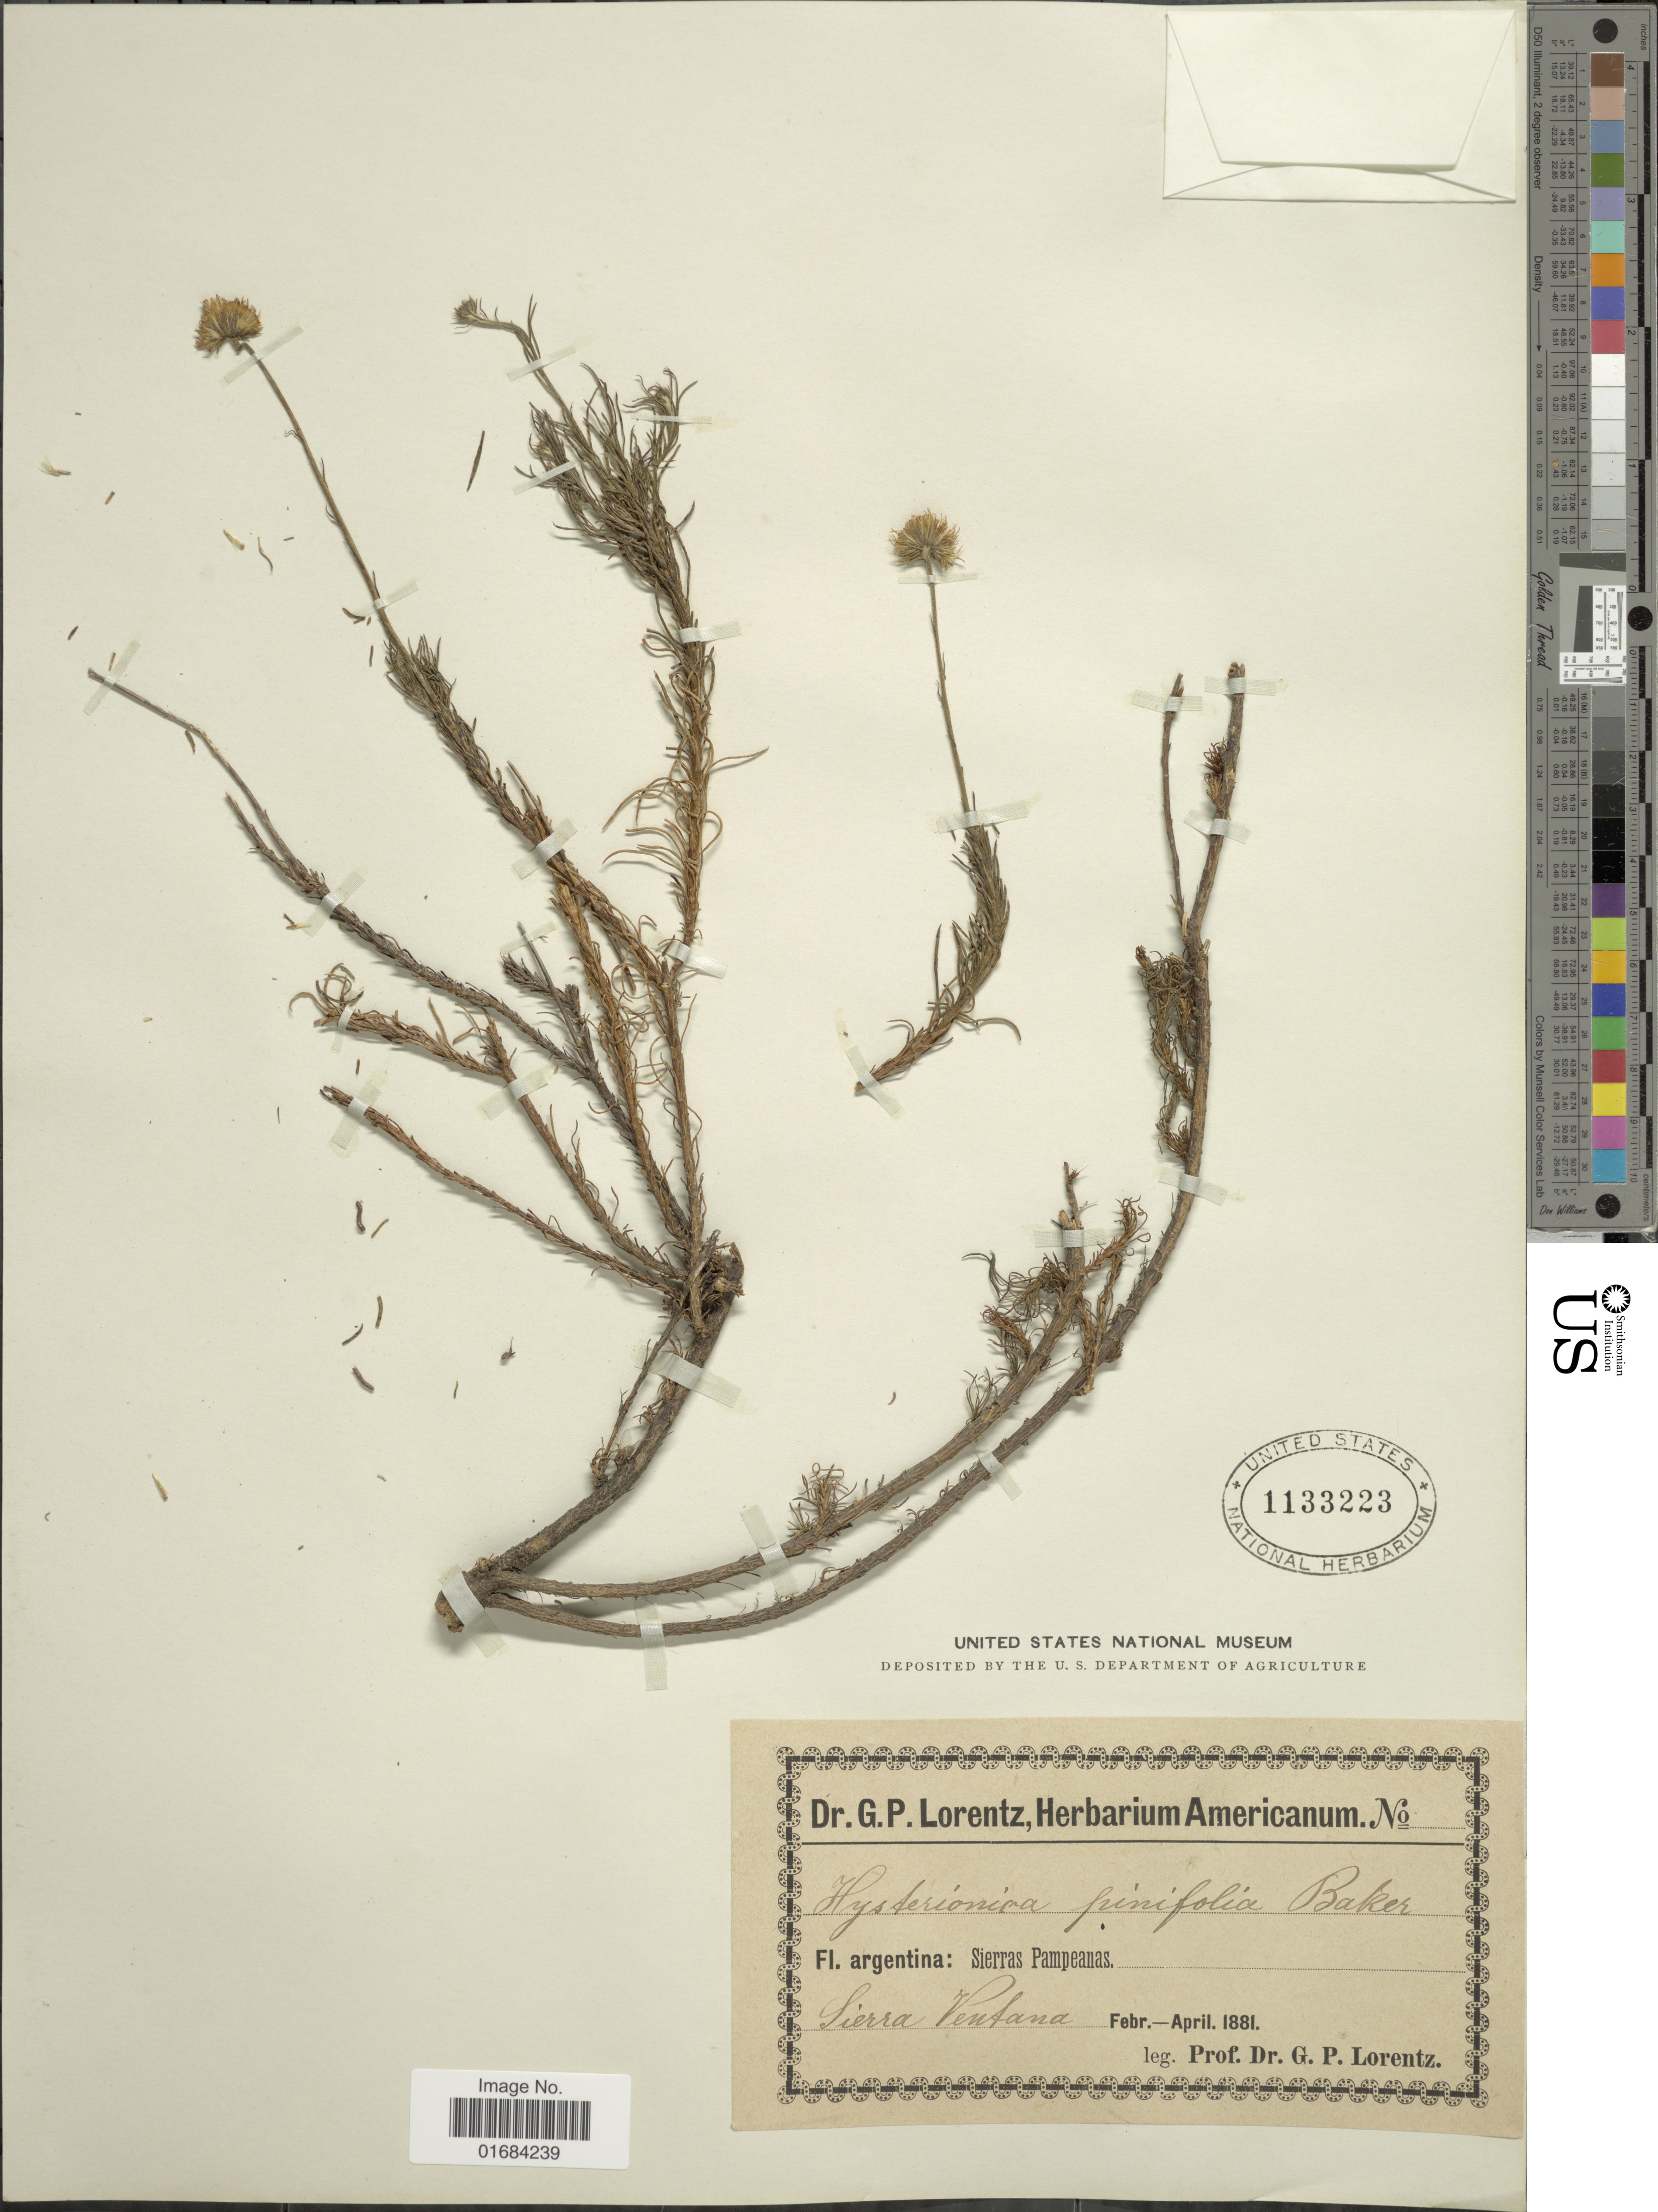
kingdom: Plantae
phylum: Tracheophyta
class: Magnoliopsida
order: Asterales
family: Asteraceae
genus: Neja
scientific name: Neja pinifolia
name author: (Poir.) G.L. Nesom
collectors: P. G. Lorentz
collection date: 1881-02/1881-04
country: Argentina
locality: Sierras Pampeanas, Sierra Ventana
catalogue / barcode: US 1133223